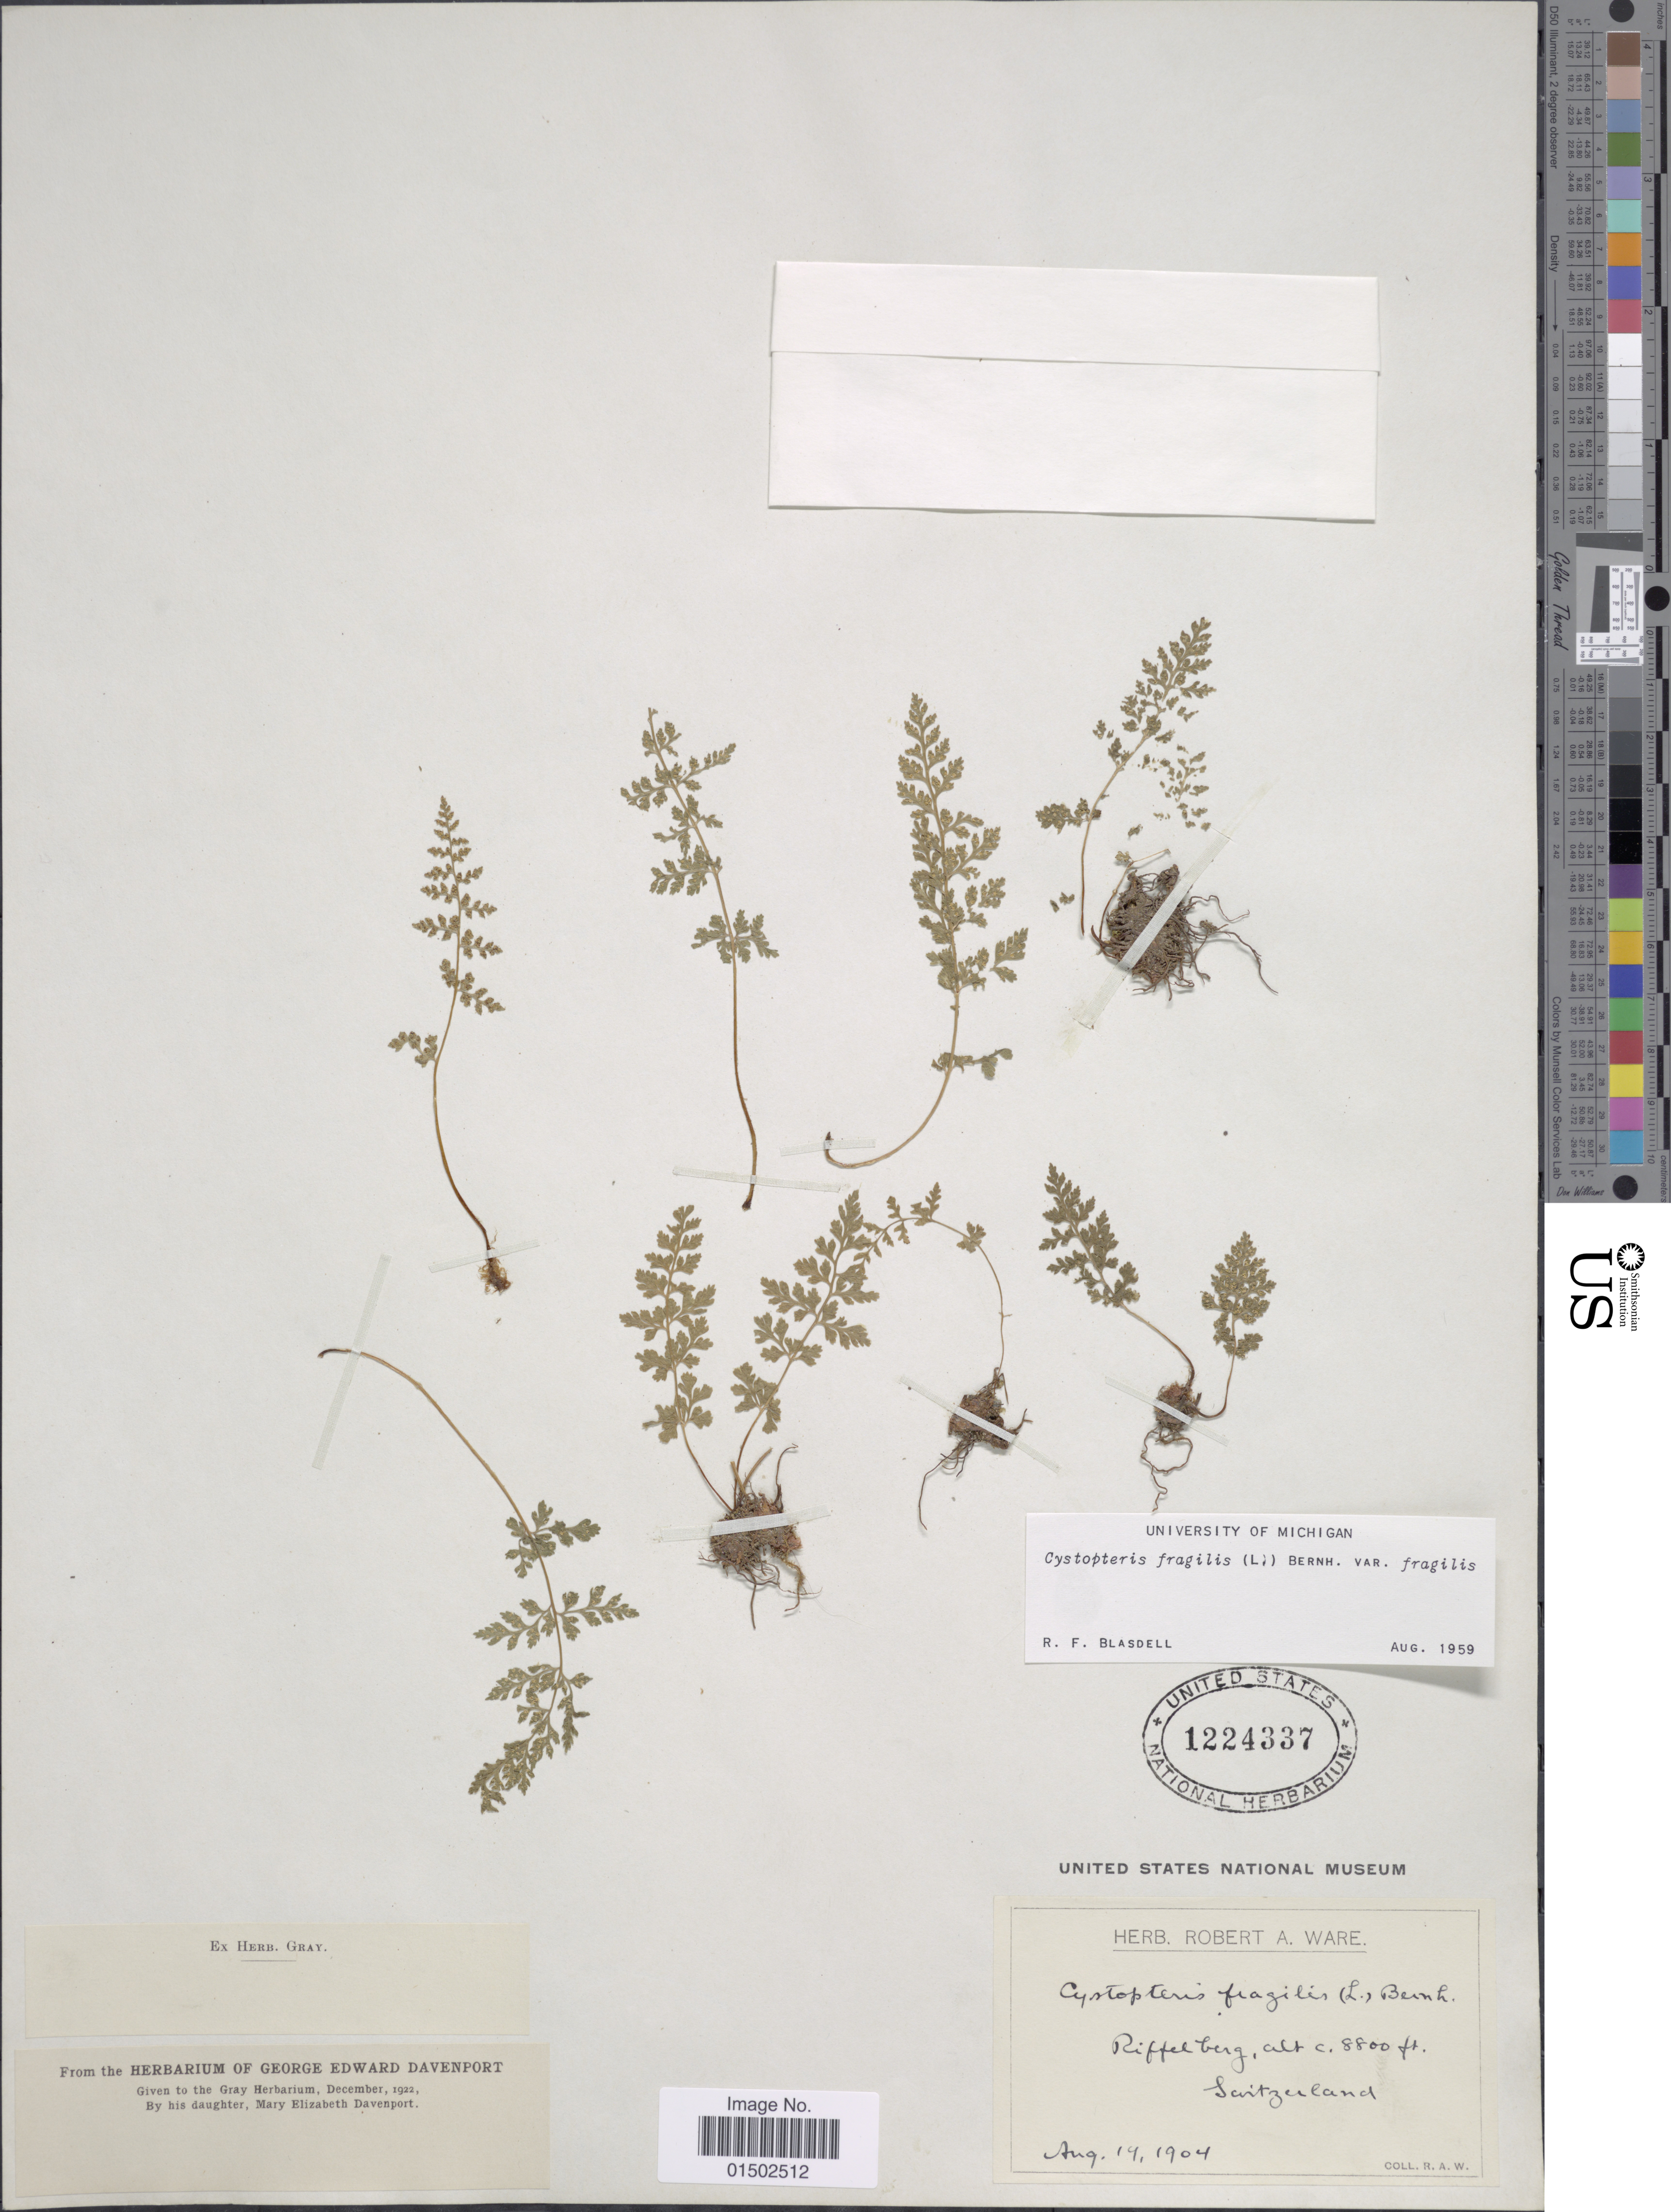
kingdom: Plantae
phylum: Tracheophyta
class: Polypodiopsida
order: Polypodiales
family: Cystopteridaceae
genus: Cystopteris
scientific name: Cystopteris fragilis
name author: (L.) Bernh.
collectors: R. Ware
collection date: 1904-08-14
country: Switzerland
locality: Riffelberg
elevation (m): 2682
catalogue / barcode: US 1224337